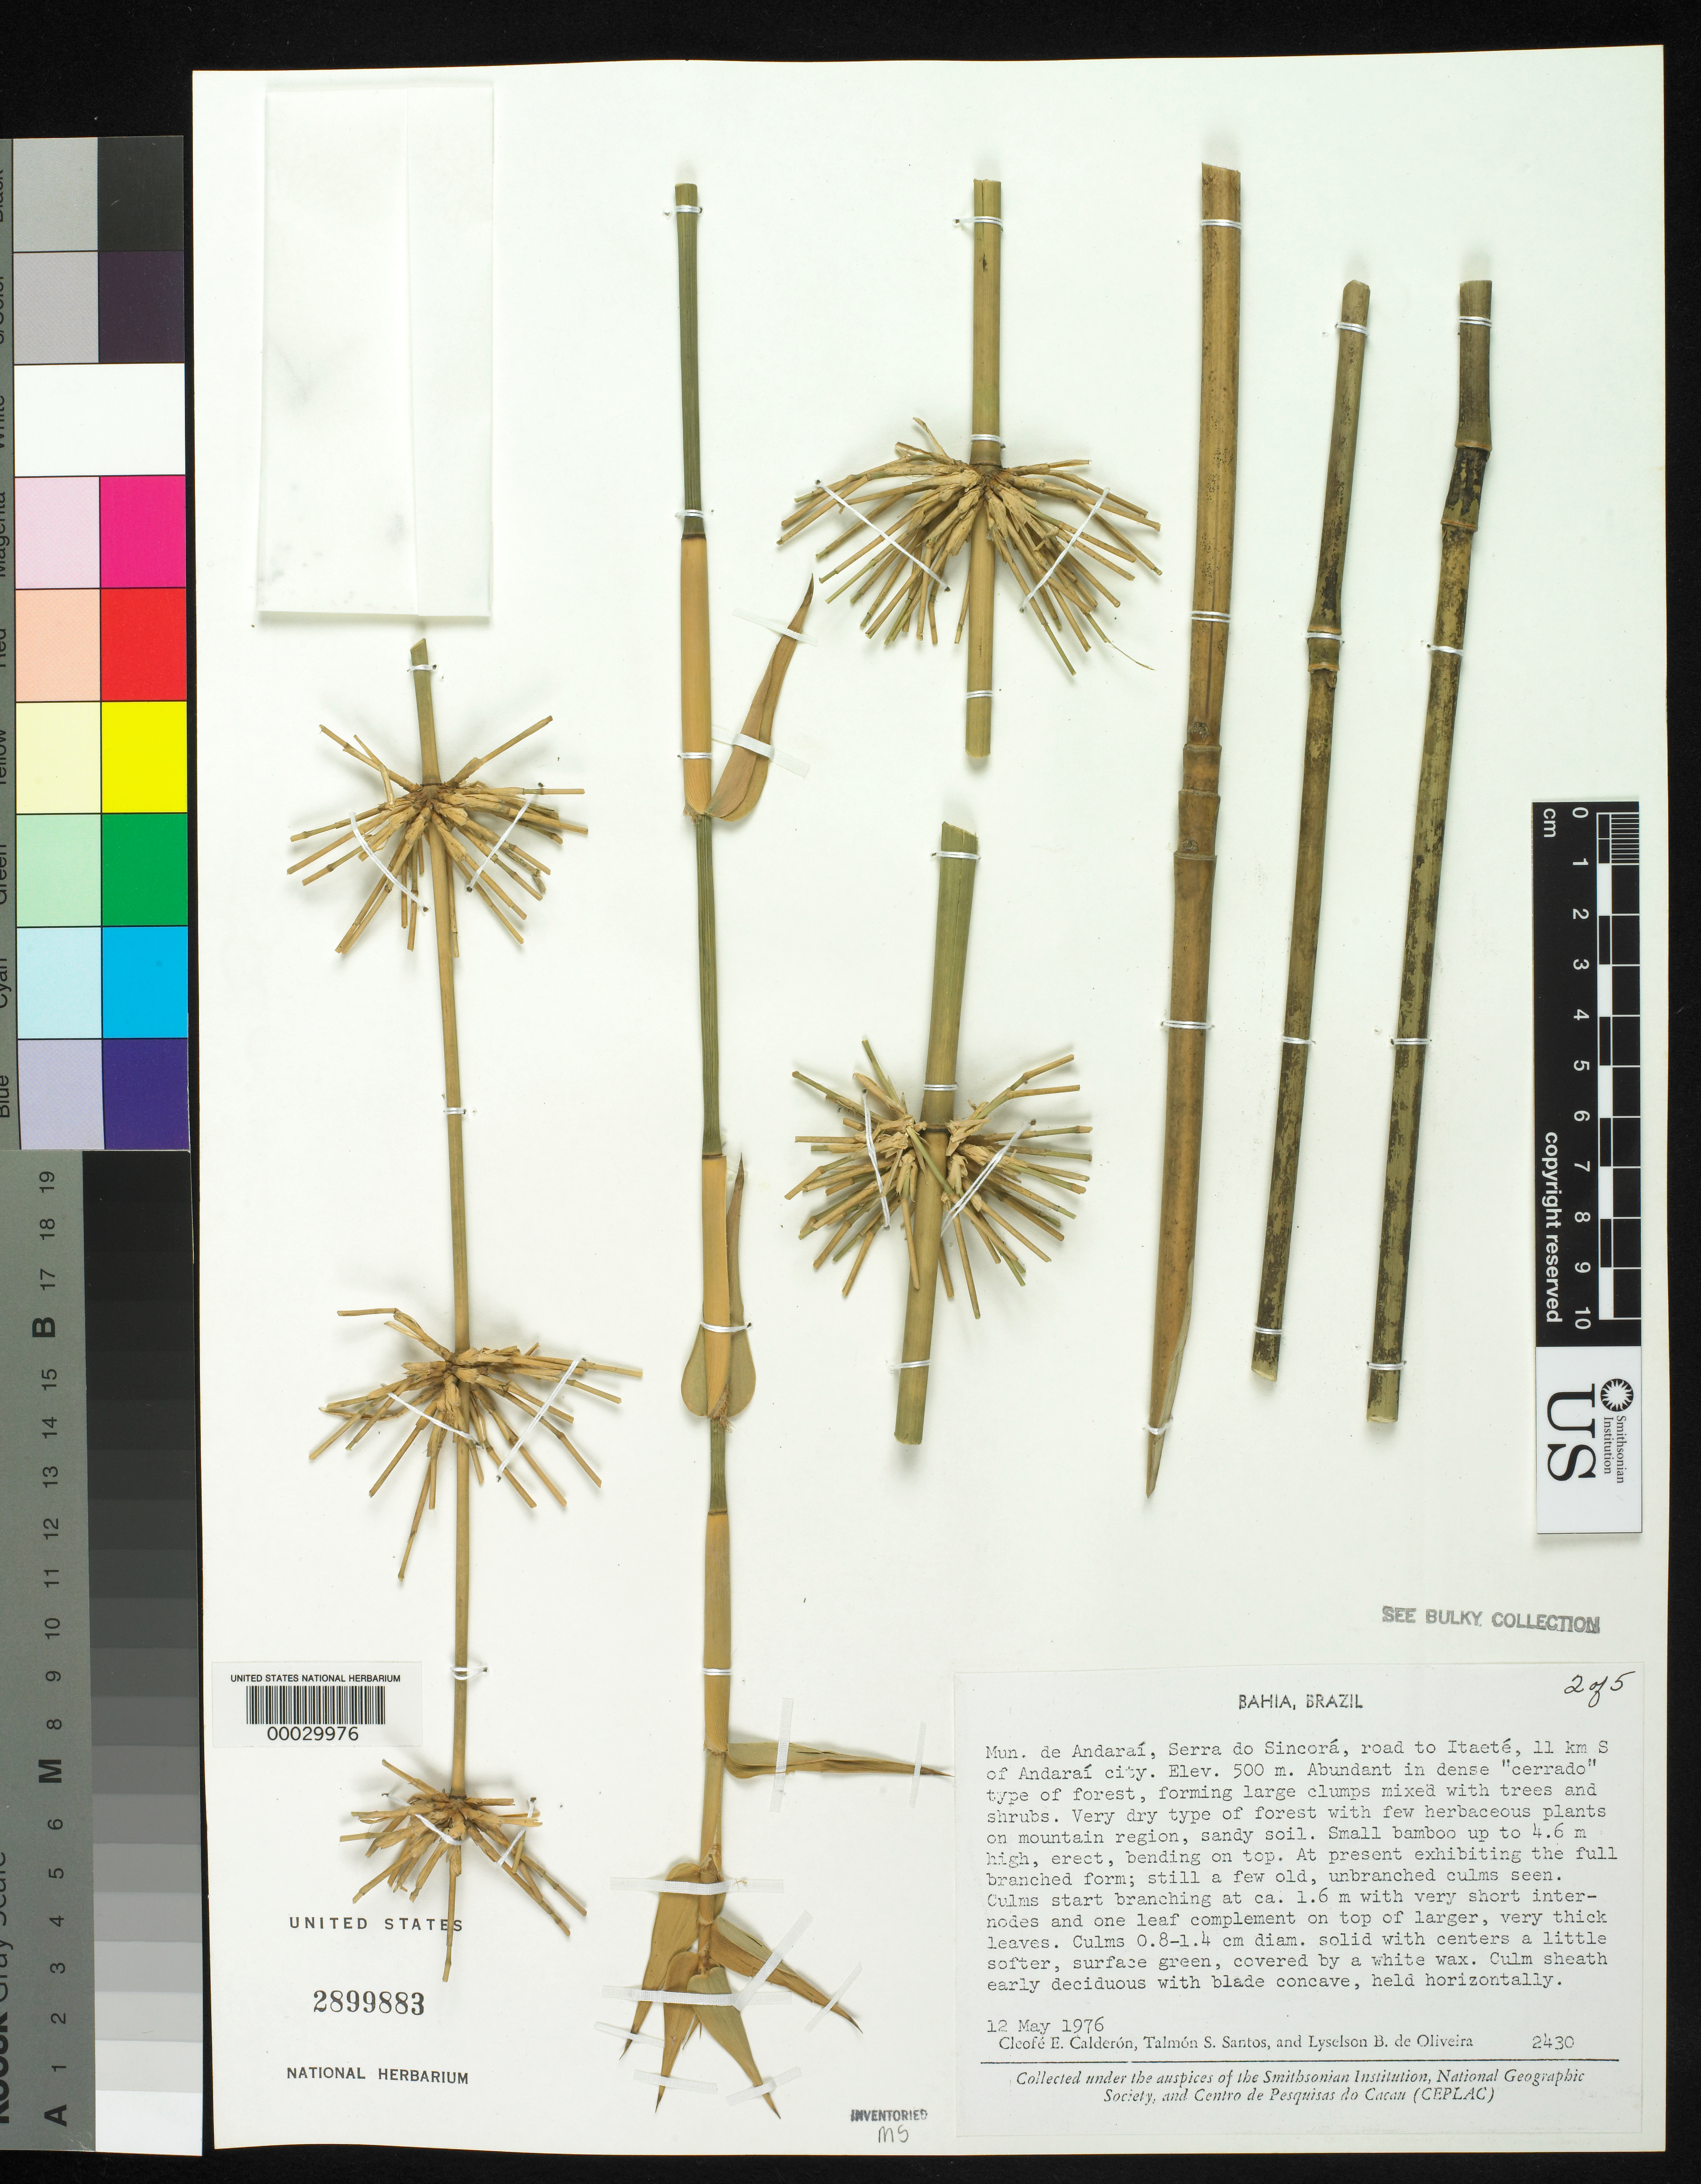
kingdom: Plantae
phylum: Tracheophyta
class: Liliopsida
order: Poales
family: Poaceae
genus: Actinocladum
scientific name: Actinocladum verticillatum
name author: (Nees) McClure ex Soderstr.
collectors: C. E. Calderón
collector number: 2430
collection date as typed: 12 May 1976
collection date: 1976-05-12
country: Brazil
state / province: Bahia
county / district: Andaraí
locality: Serra do sincora, itaete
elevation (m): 500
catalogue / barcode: US 2899883